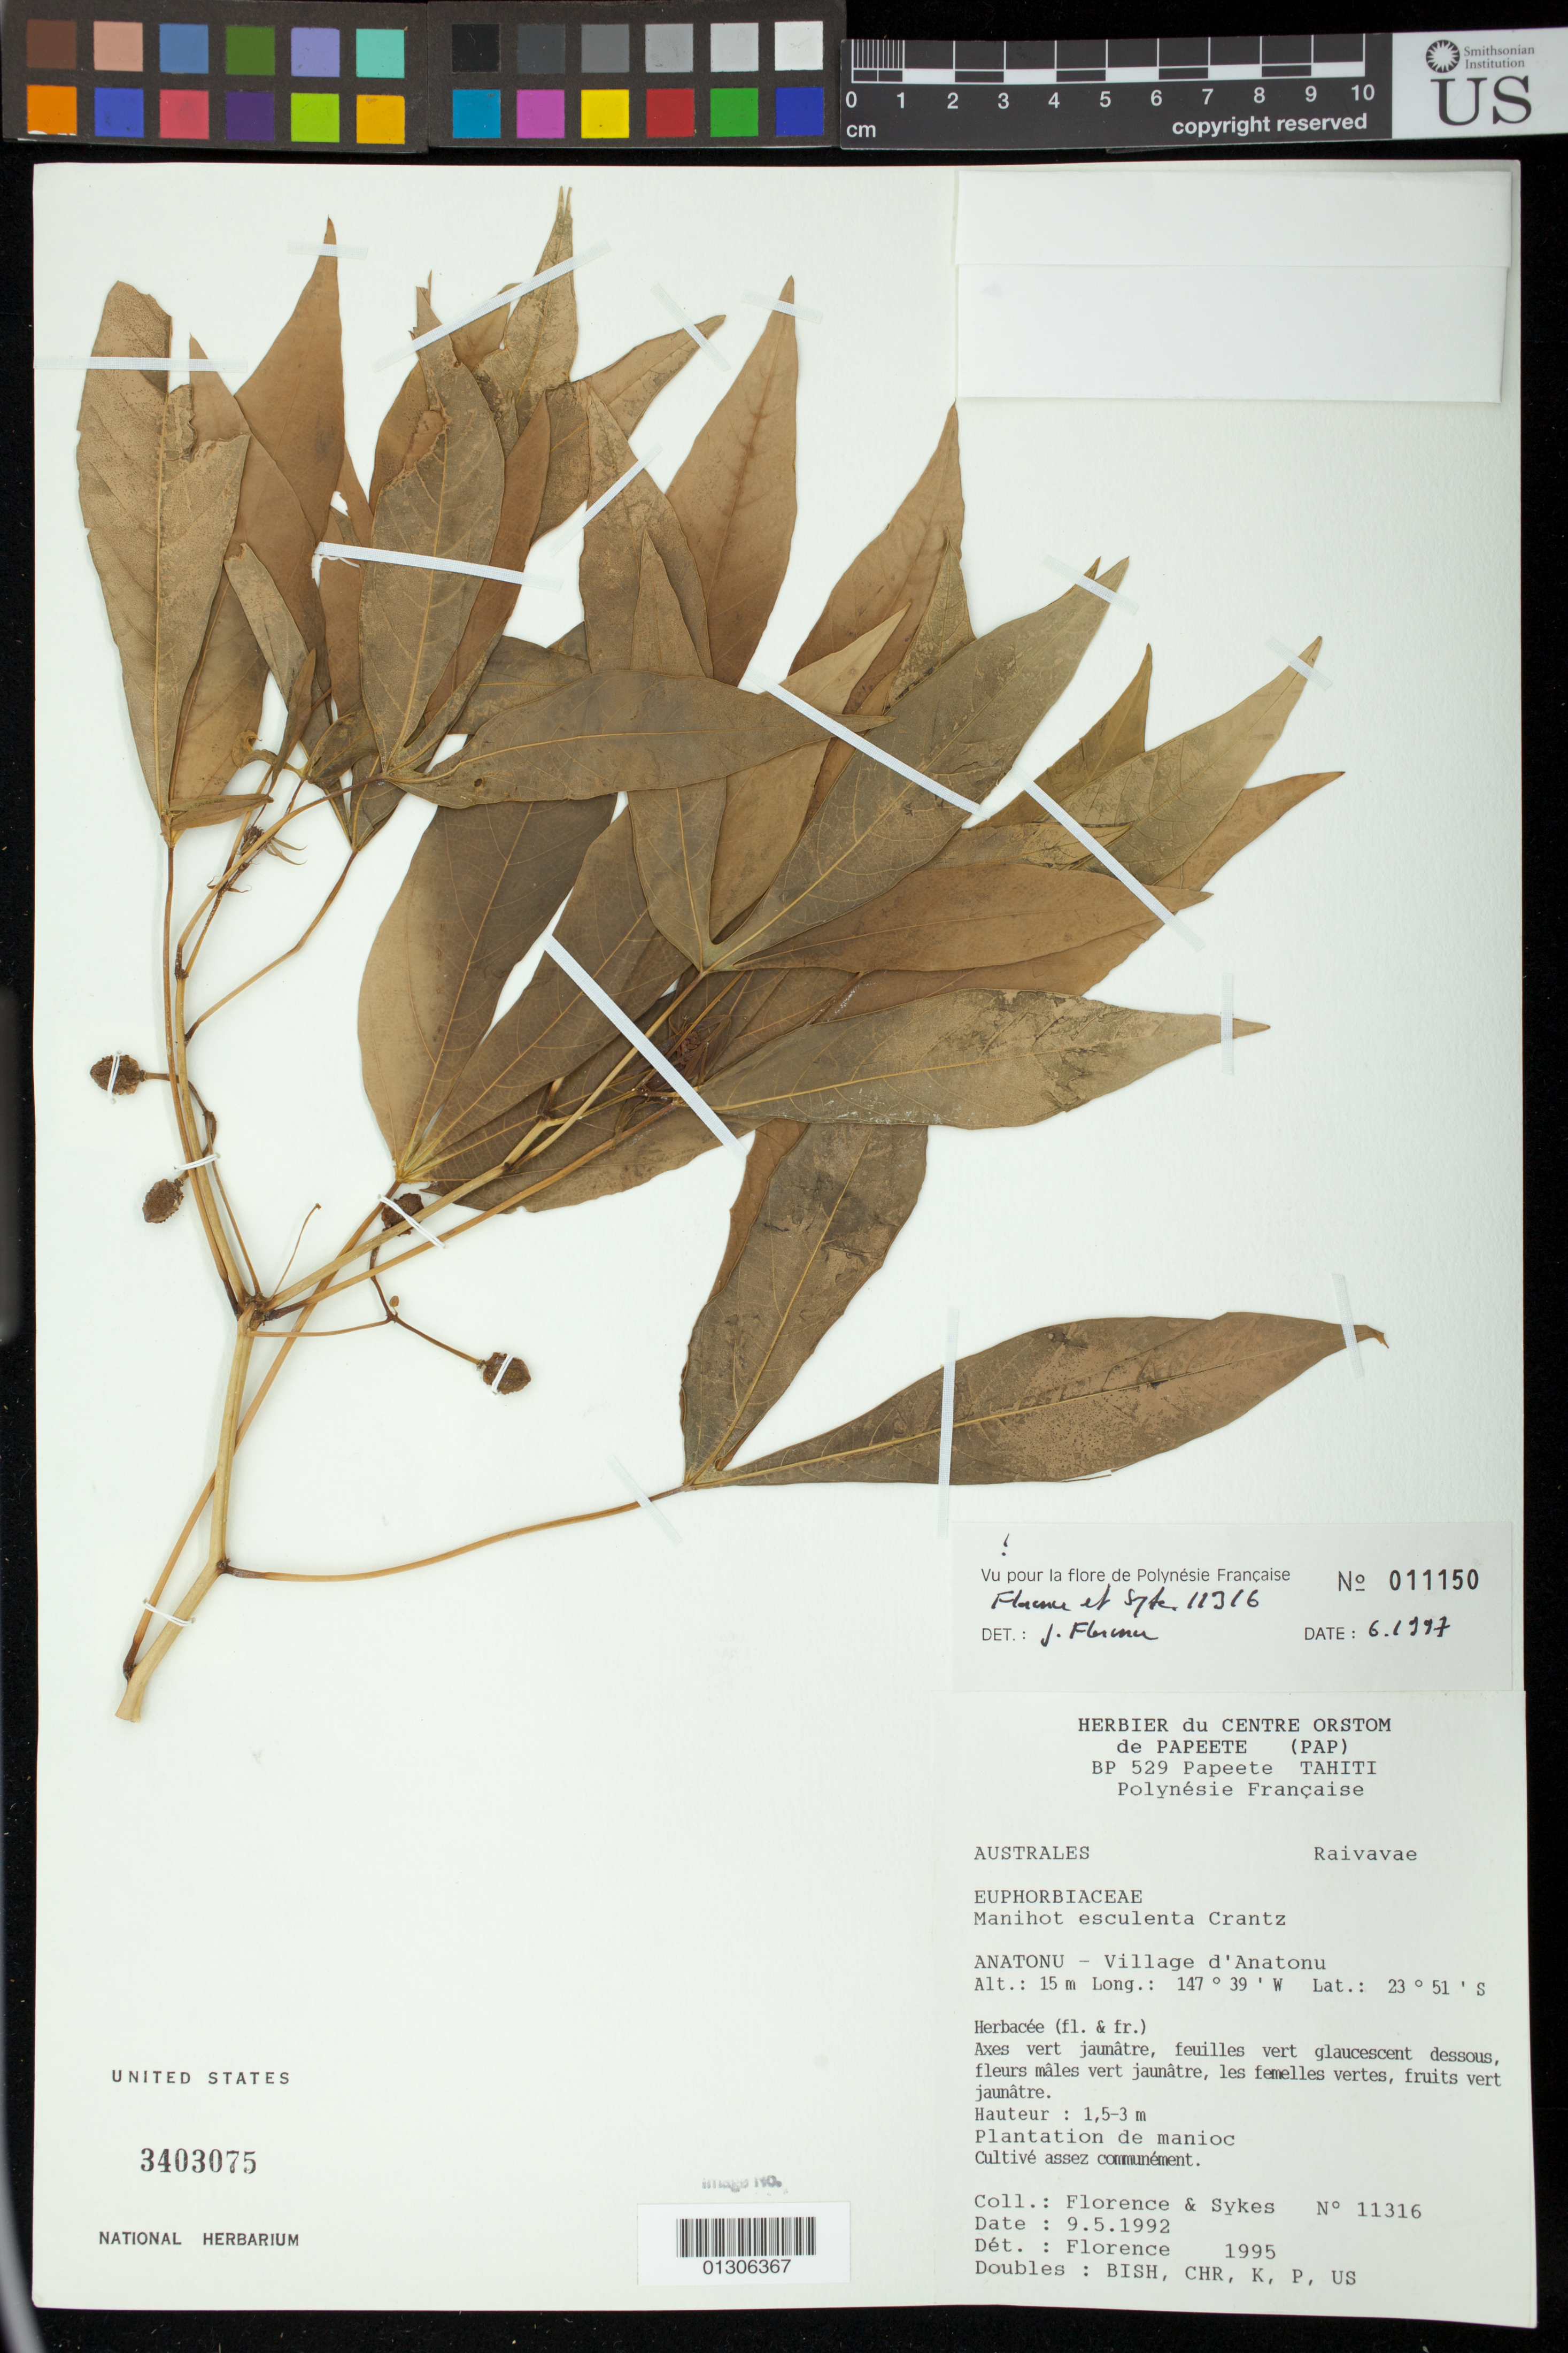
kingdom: Plantae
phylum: Tracheophyta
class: Magnoliopsida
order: Malpighiales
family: Euphorbiaceae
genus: Manihot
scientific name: Manihot esculenta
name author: Crantz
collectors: J. Florence & W. R. Sykes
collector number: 11316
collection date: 1992-05-09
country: French Polynesia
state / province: Iles Australes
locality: Anatonu - Village d'Anatonu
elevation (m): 15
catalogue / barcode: US 3403075